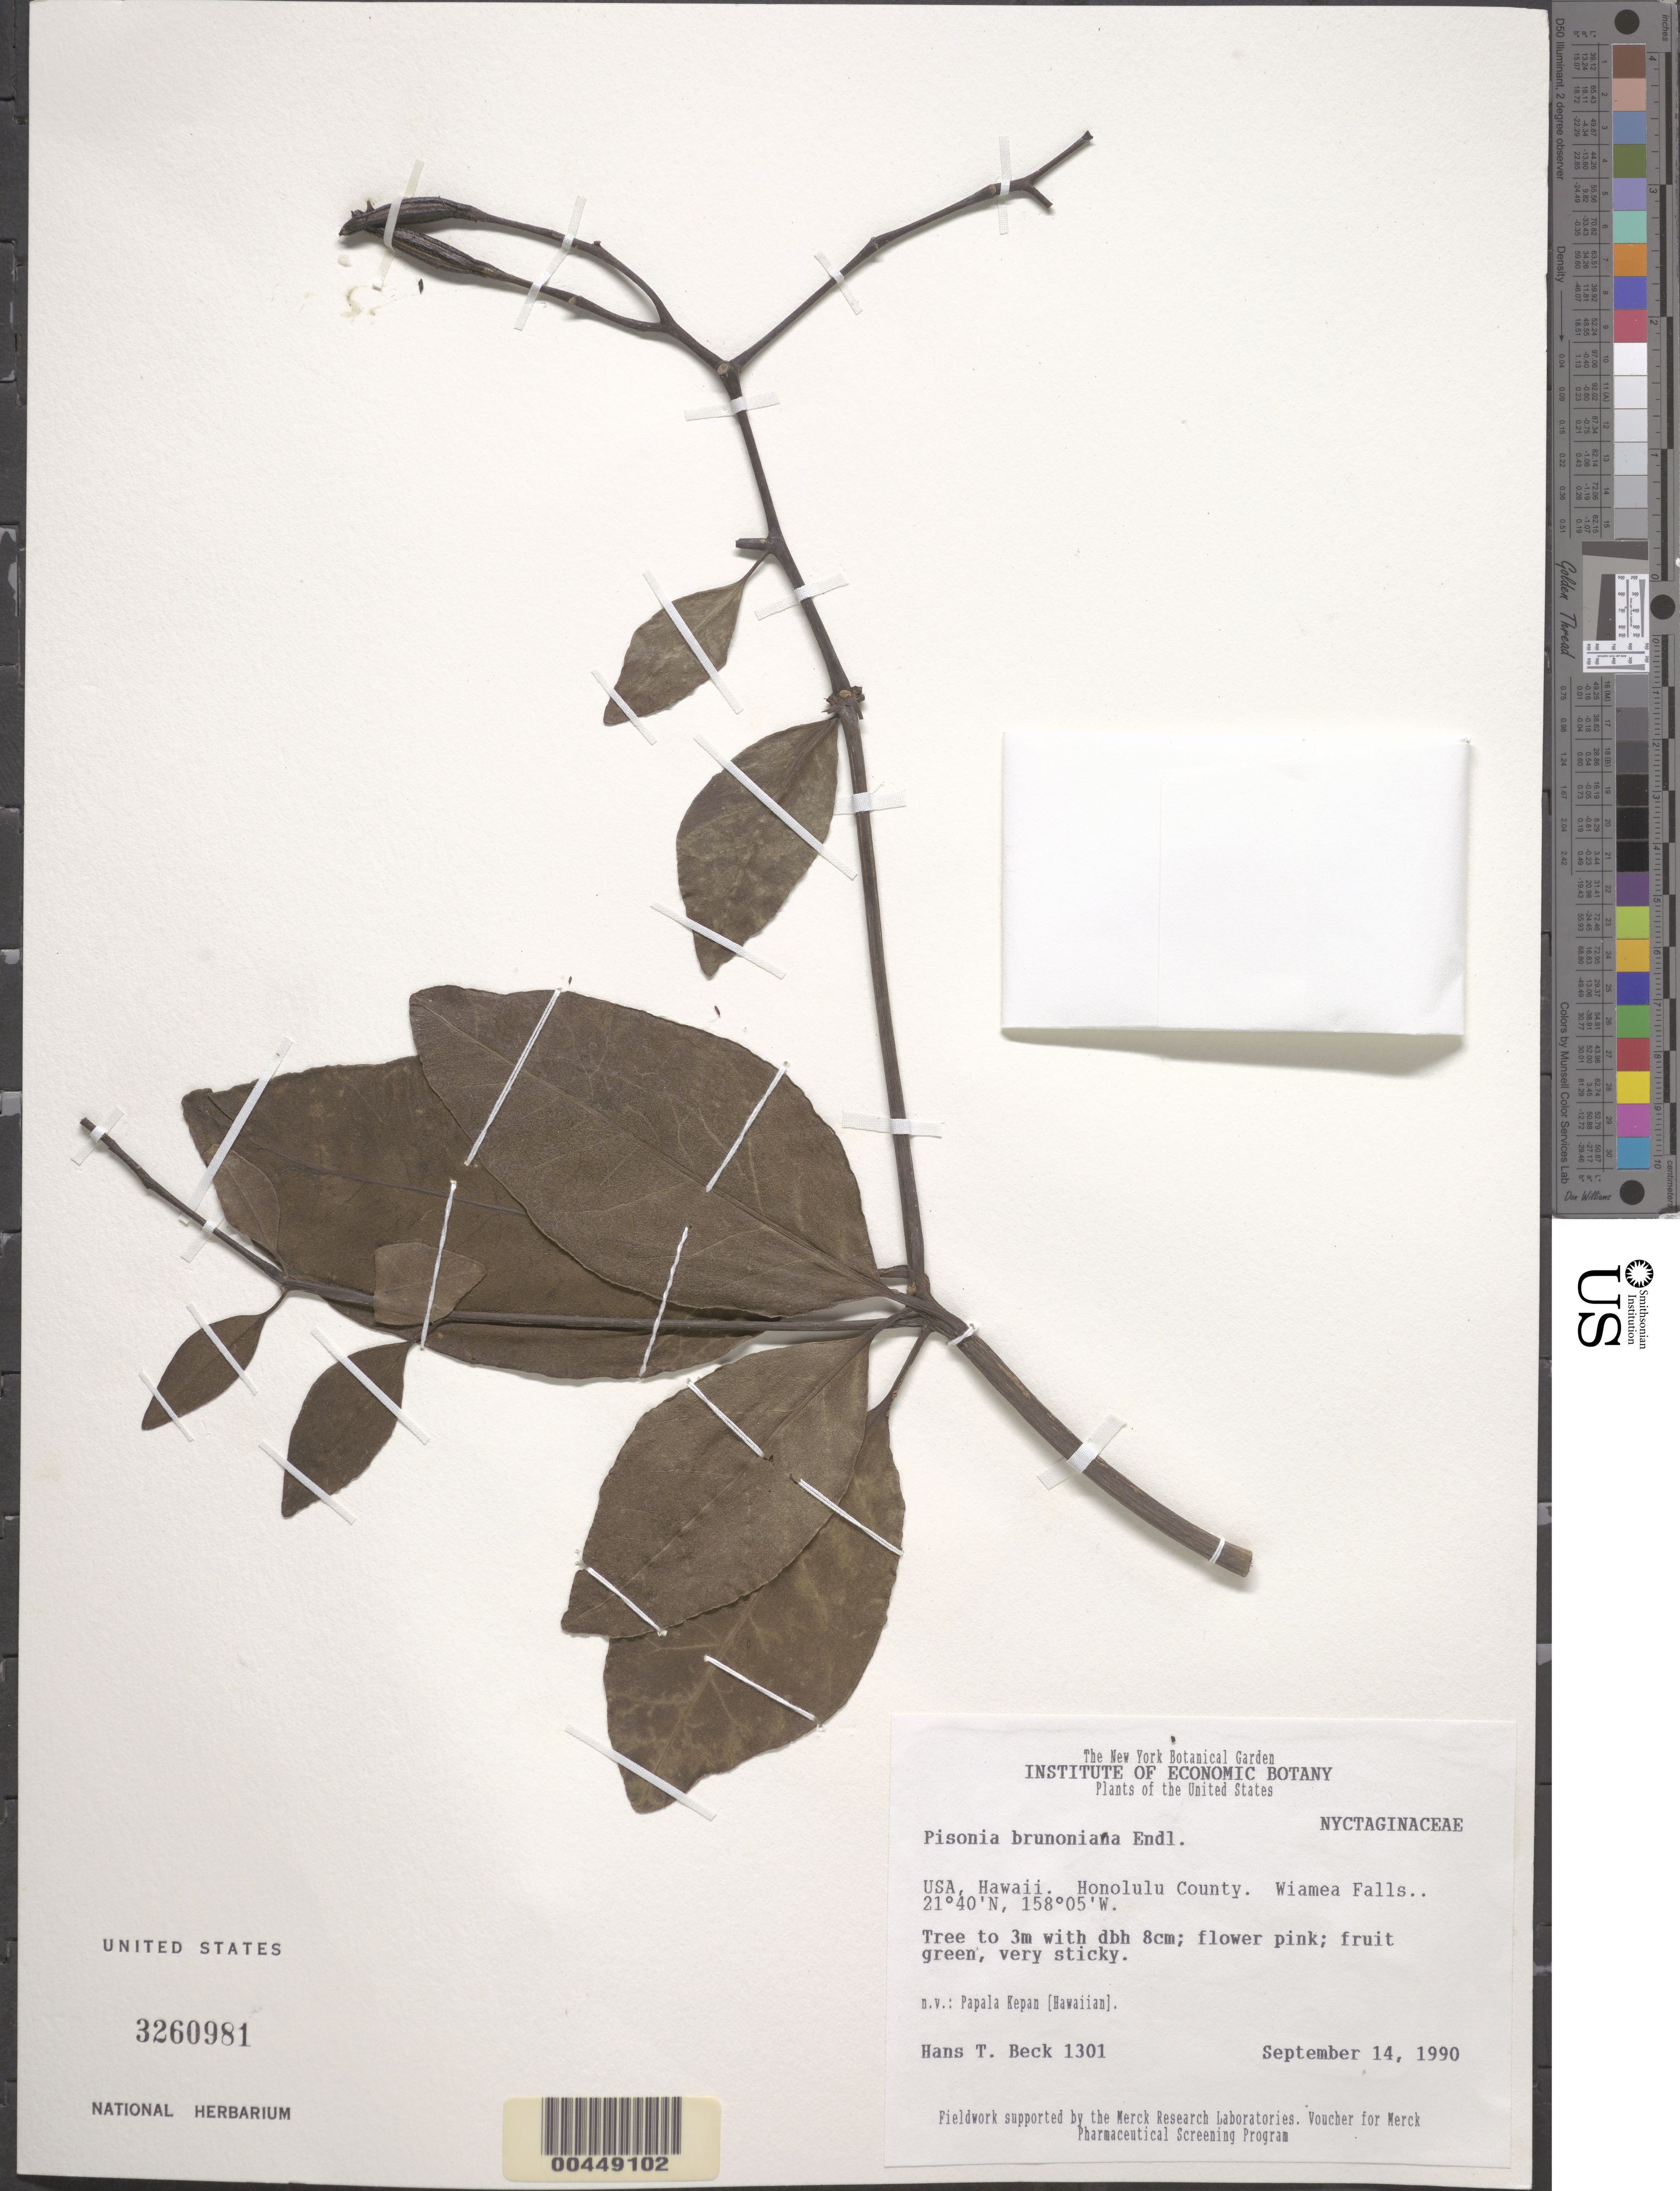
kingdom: Plantae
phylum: Tracheophyta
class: Magnoliopsida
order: Caryophyllales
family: Nyctaginaceae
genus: Ceodes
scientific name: Ceodes brunoniana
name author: (Endl.) Skottsb.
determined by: Wagner, W. L., (BOT), Smithsonian Institution - National Museum of Natural History (UNITED STATES)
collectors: H. T. Beck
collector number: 1301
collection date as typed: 14 Sep 1990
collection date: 1990-09-14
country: United States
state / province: Hawaii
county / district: Honolulu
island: Oahu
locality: Honolulu County, Wiamea Falls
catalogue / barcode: US 3260981